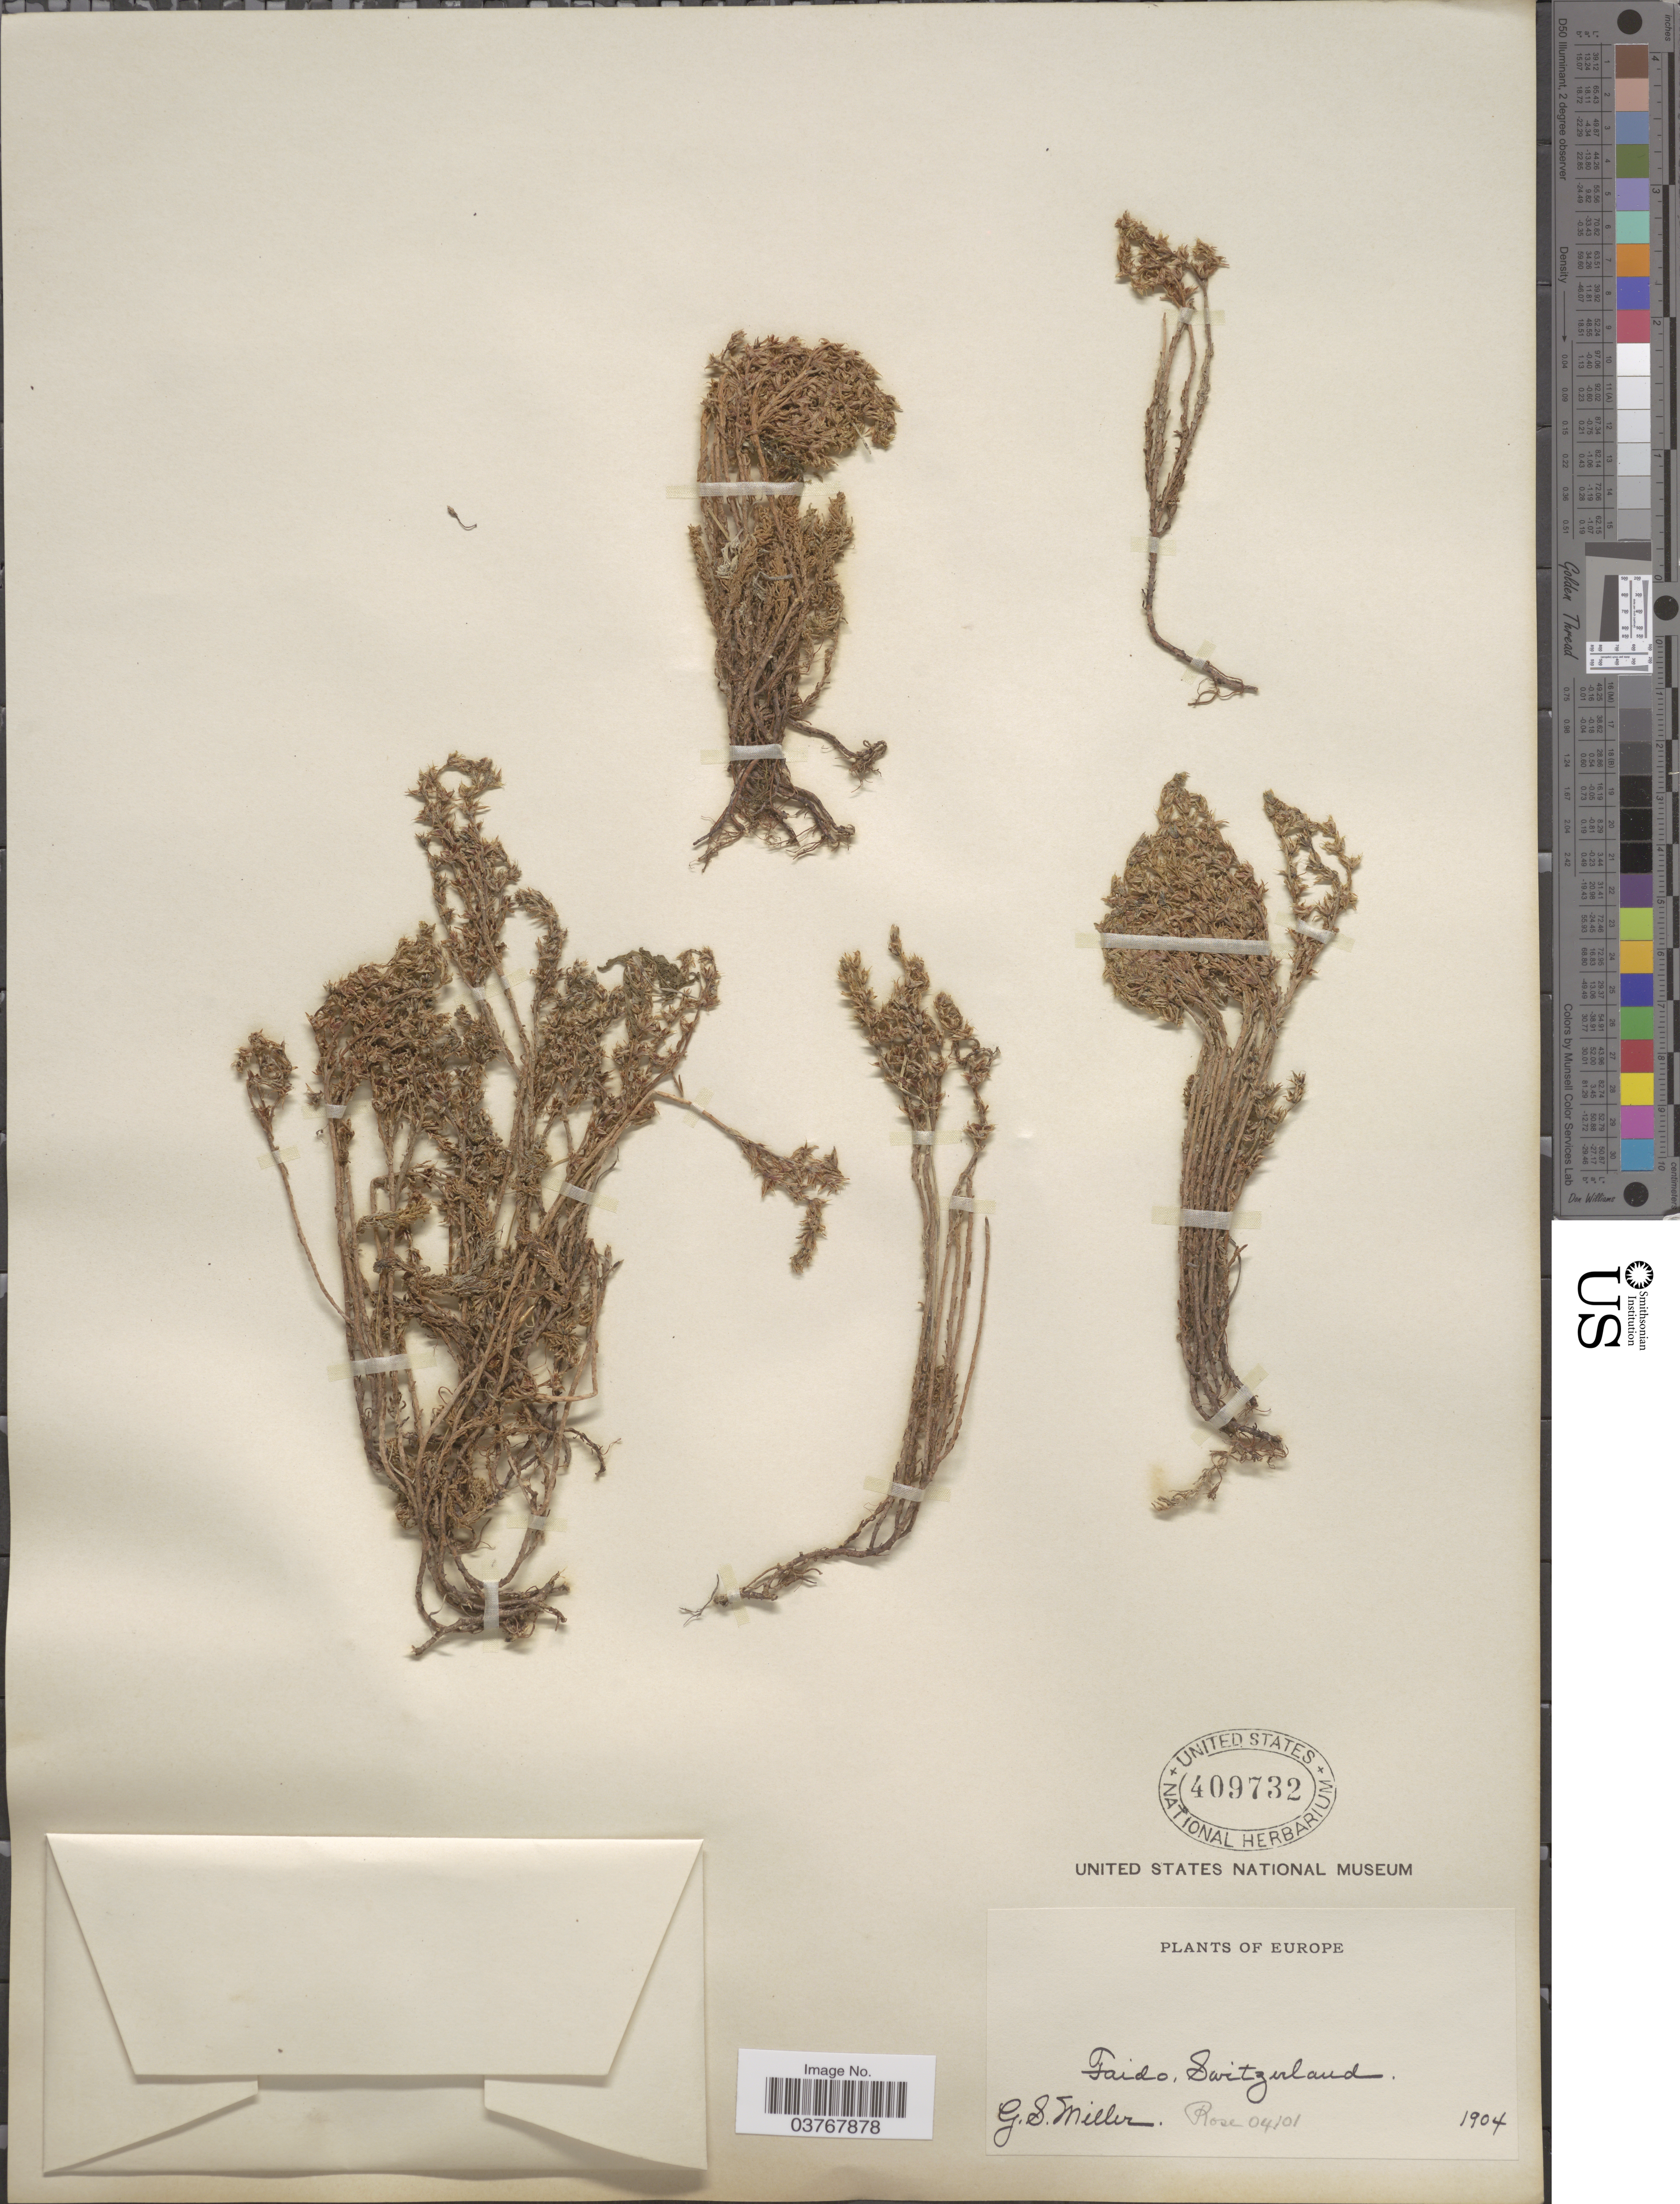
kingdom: Plantae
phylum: Tracheophyta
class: Magnoliopsida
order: Saxifragales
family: Crassulaceae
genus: Sedum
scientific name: Sedum sp.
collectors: G. S. Miller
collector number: Rose 04101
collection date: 1904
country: Switzerland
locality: Faido.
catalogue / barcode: US 409732